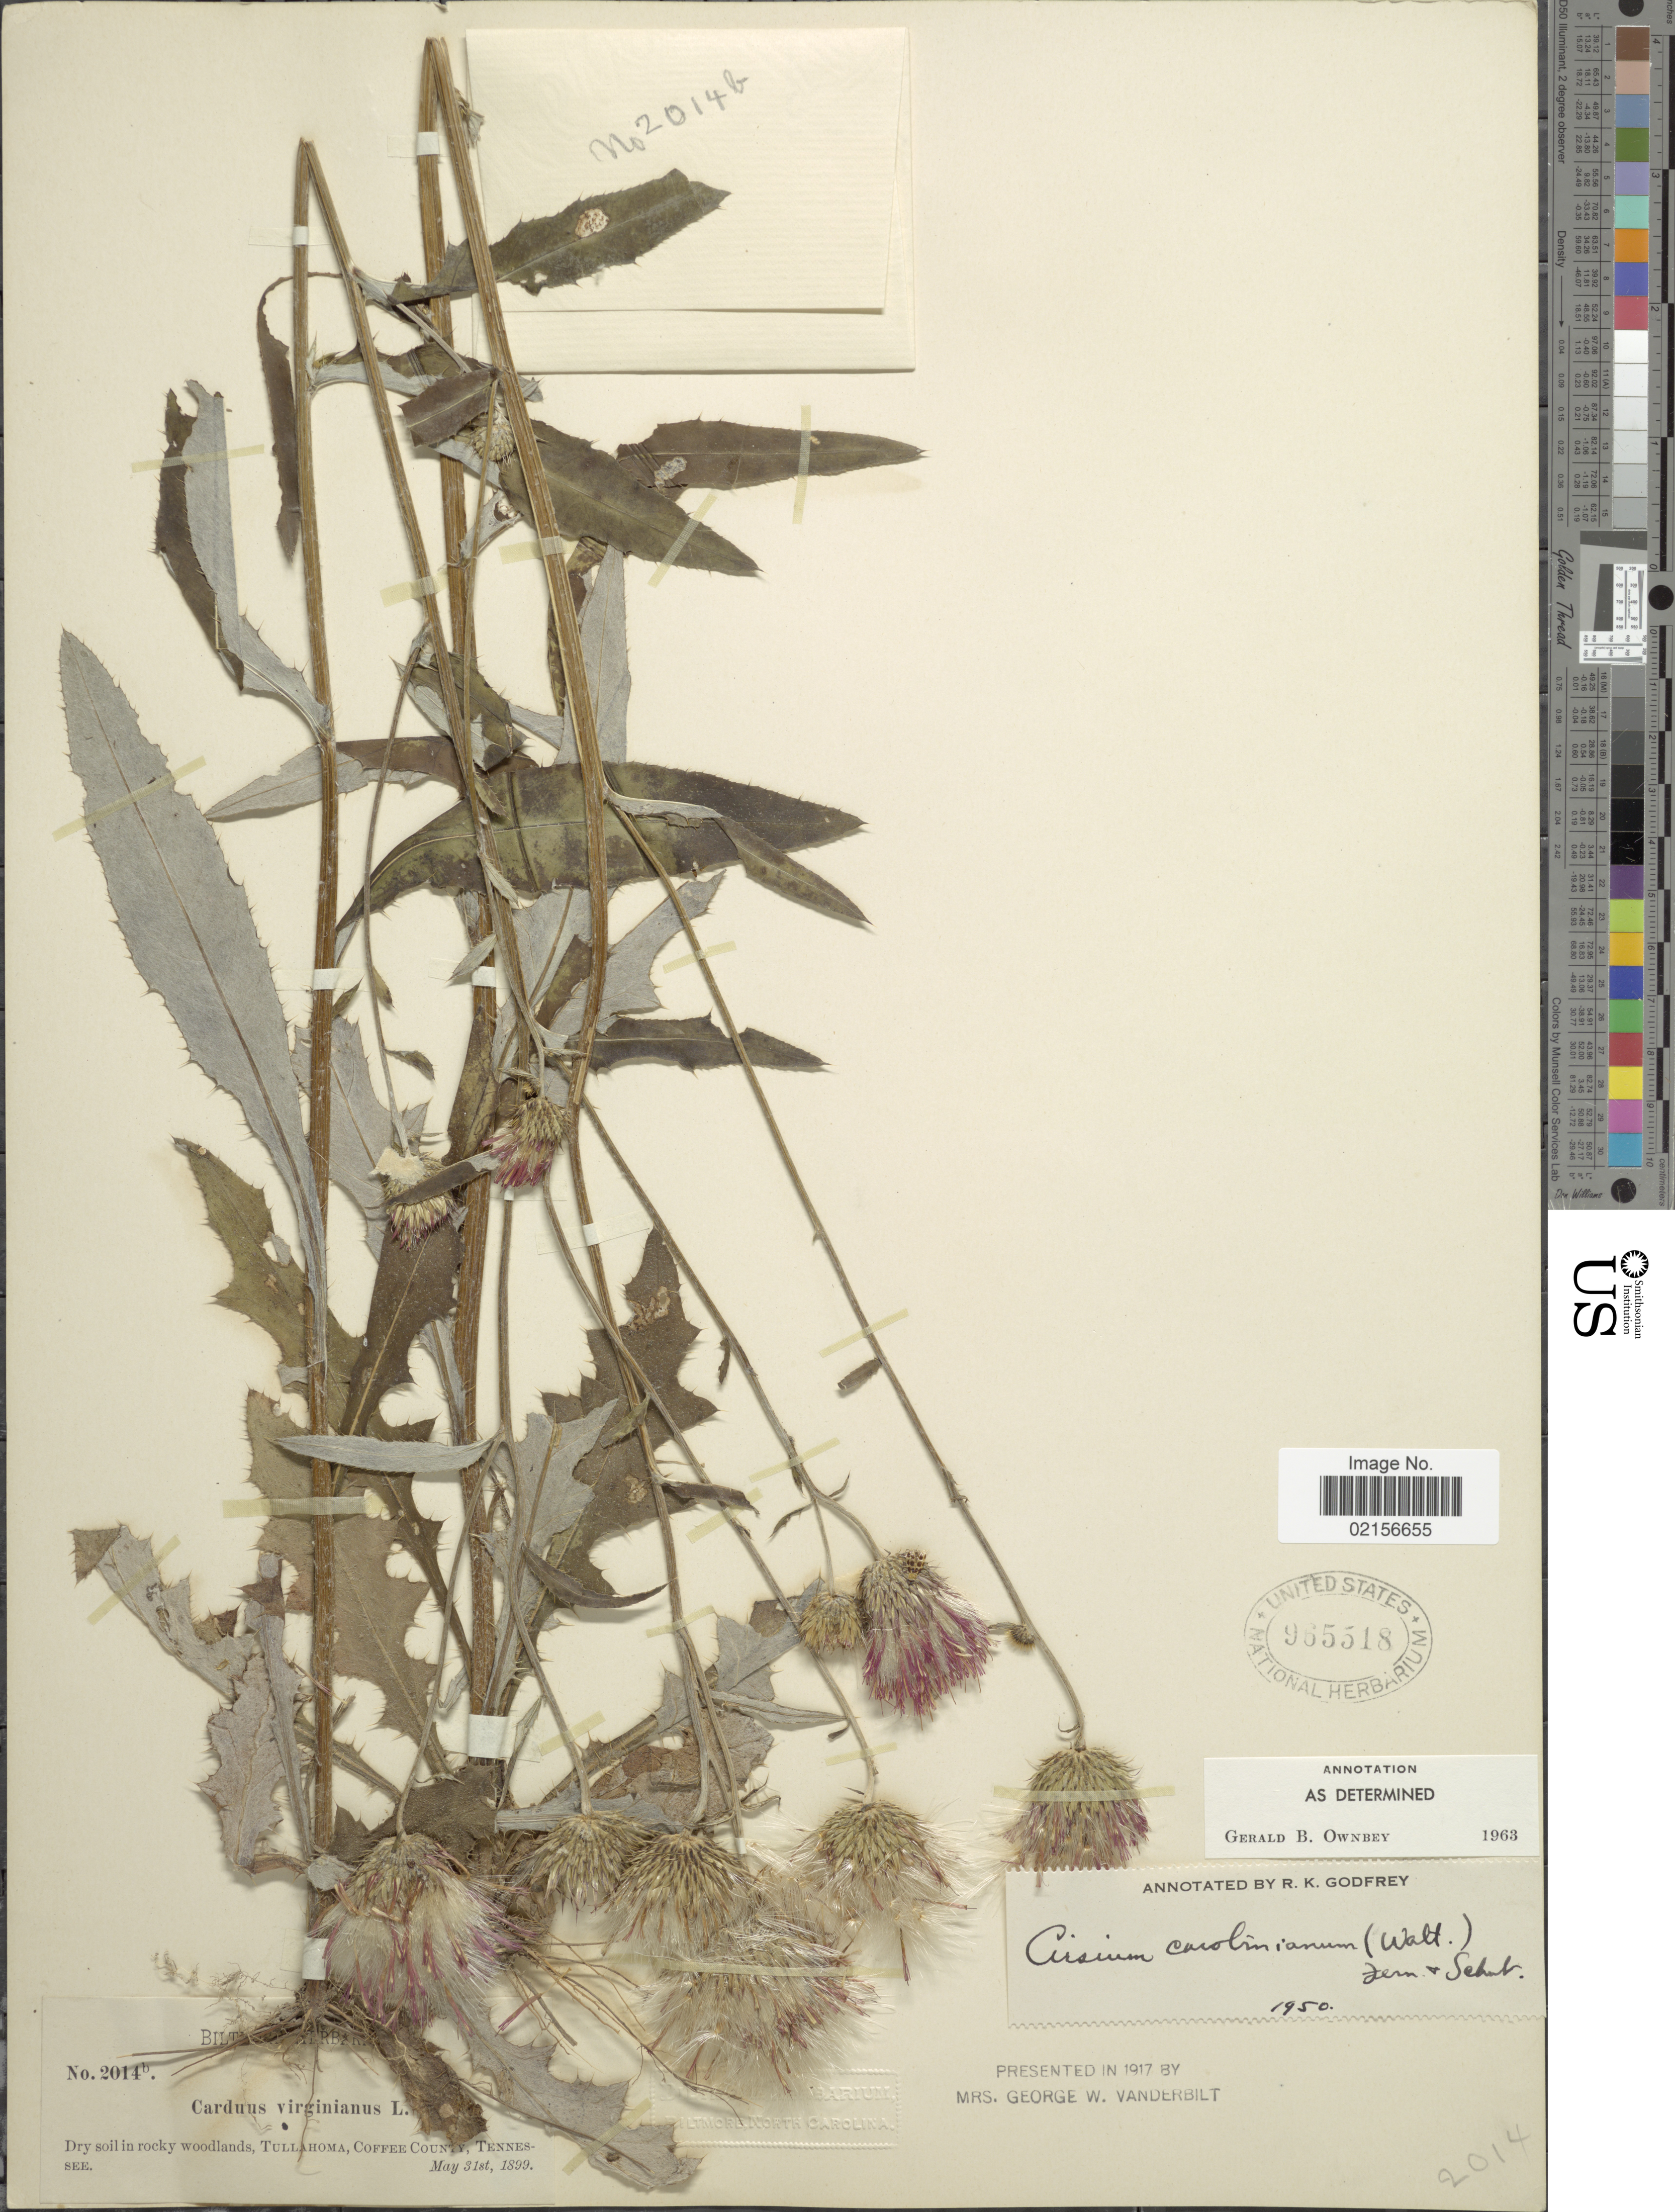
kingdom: Plantae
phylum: Tracheophyta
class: Magnoliopsida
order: Asterales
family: Asteraceae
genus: Cirsium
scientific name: Cirsium carolinianum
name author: (Walter) Fernald & Schub.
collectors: ex herb. Biltmore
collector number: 2014b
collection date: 1899-05-31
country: United States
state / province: Tennessee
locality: Dry soil in rocky woodlands, Tullahoma, Coffee County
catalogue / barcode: US 965518